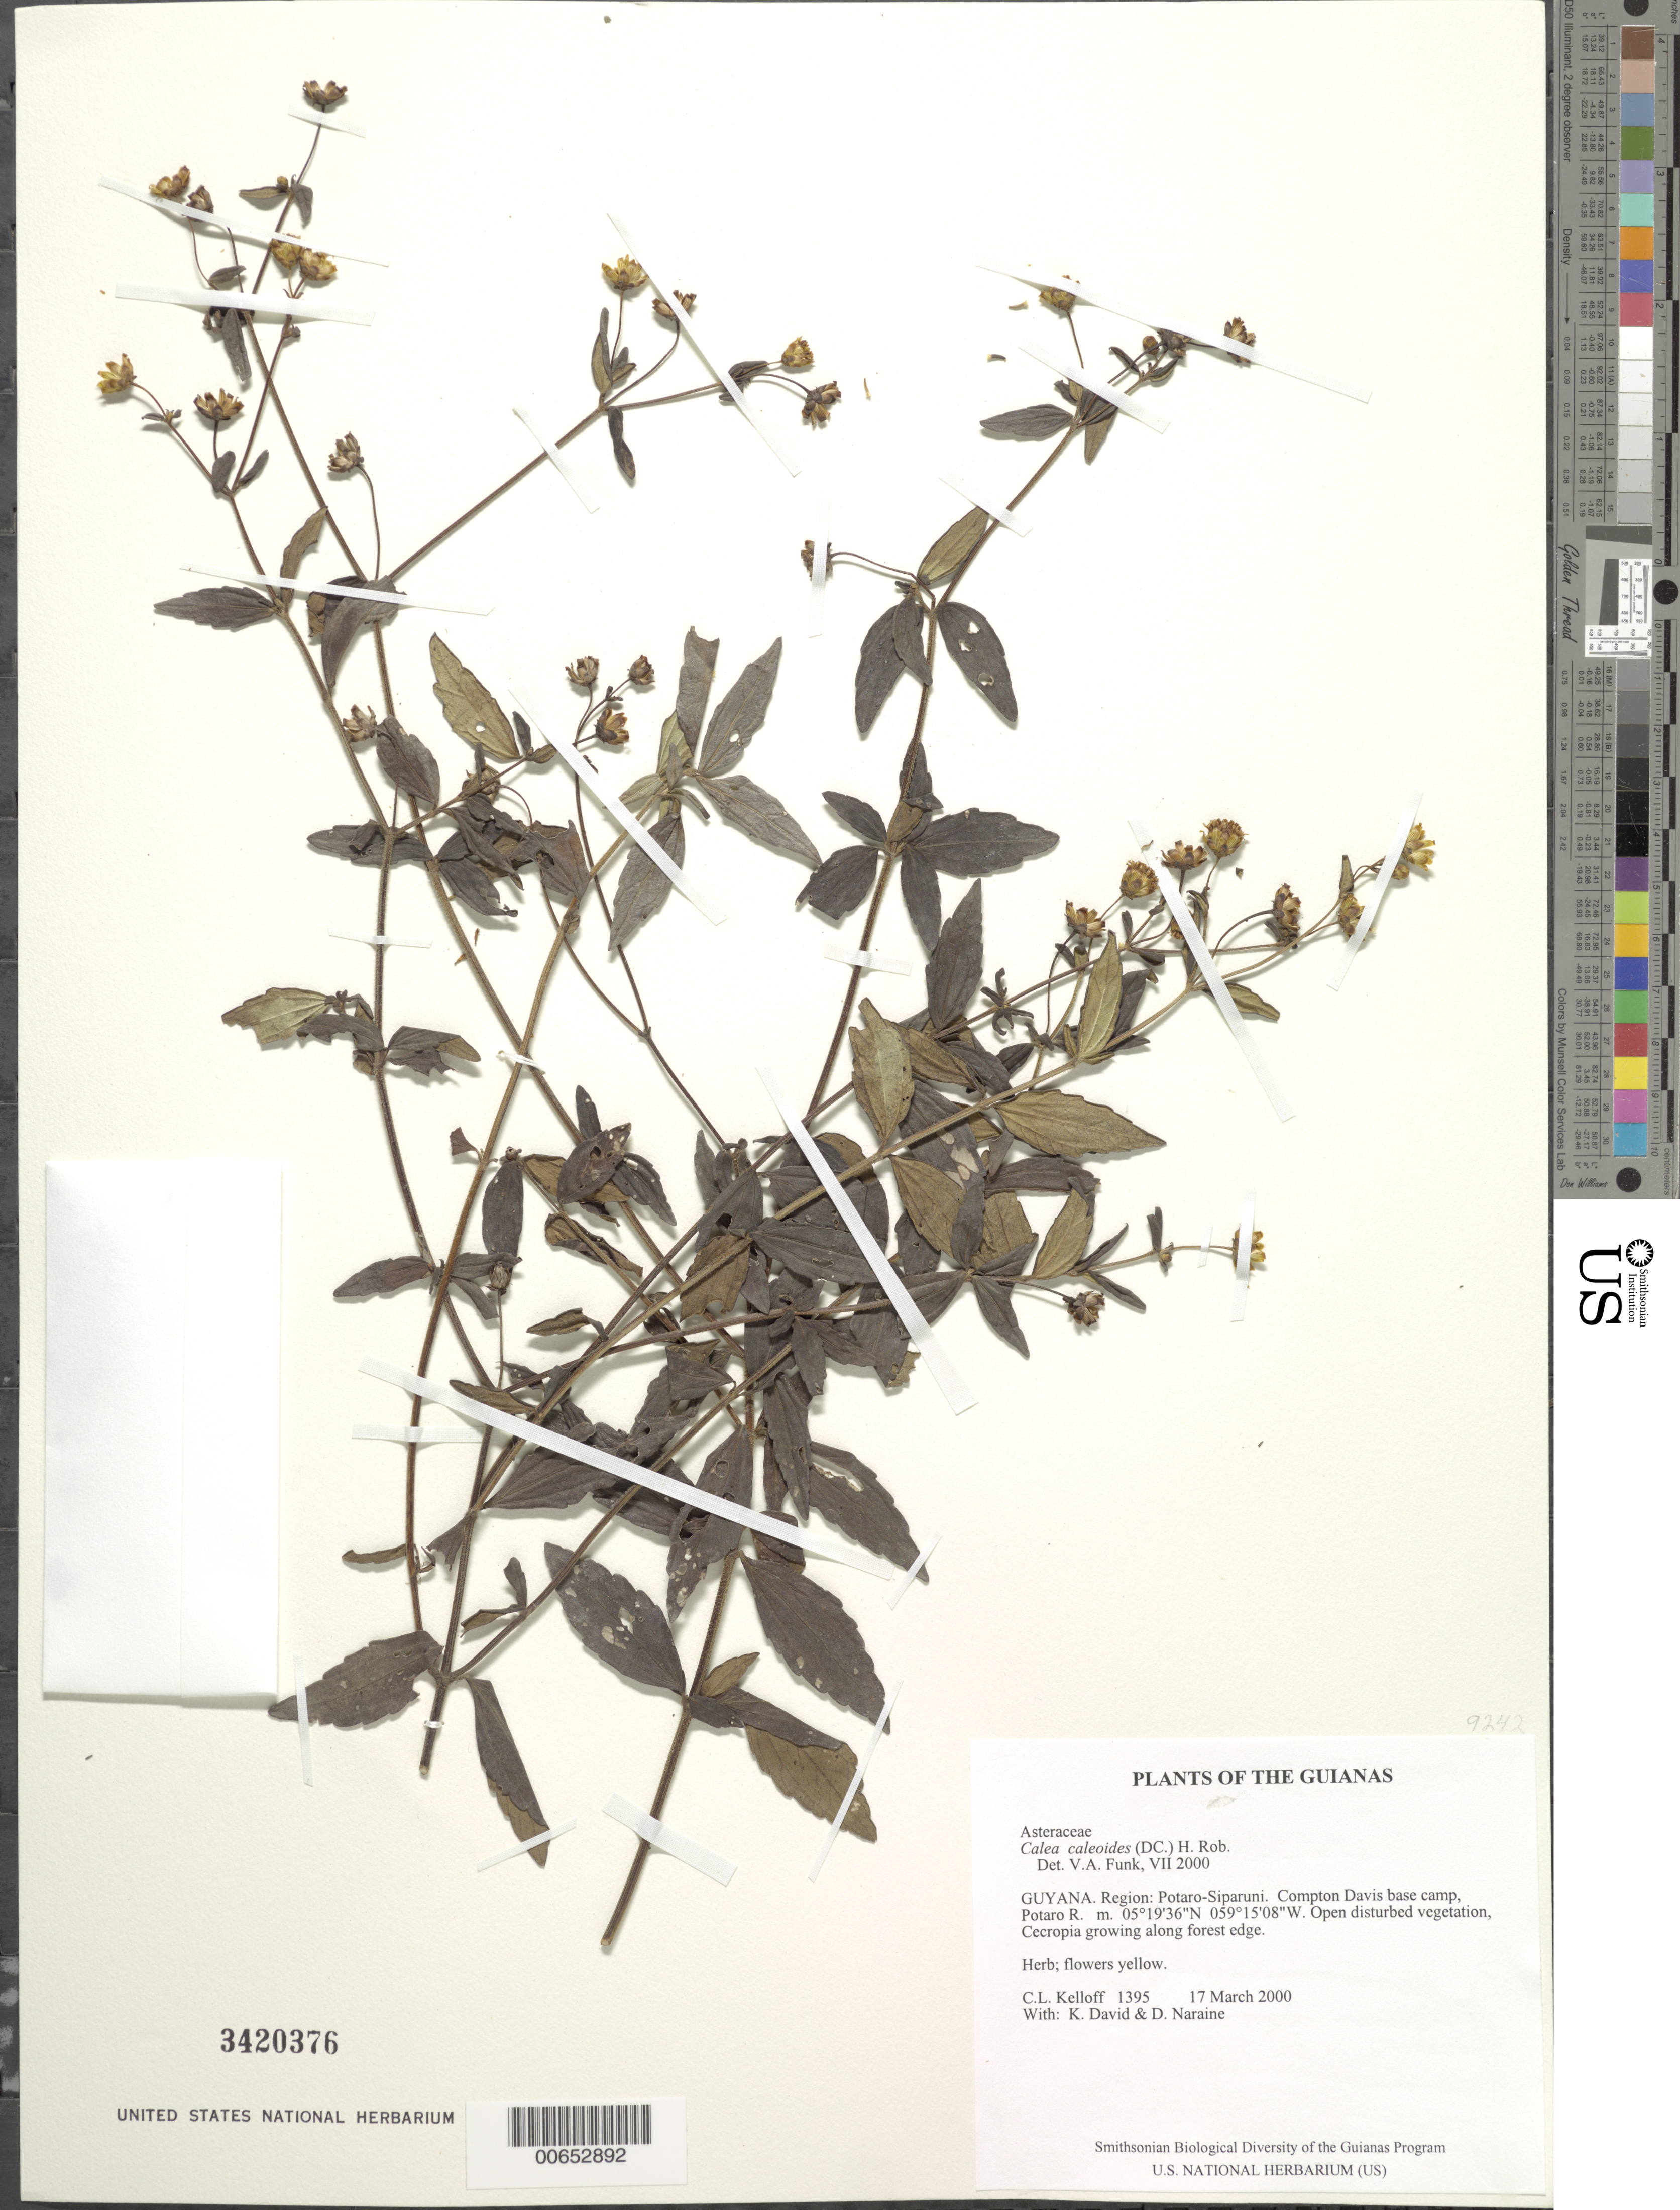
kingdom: Plantae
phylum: Tracheophyta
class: Magnoliopsida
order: Asterales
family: Asteraceae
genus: Calea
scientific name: Calea caleoides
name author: (DC.) H. Rob.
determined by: Funk, Vicki A., (BOT), Smithsonian Institution - National Museum of Natural History (UNITED STATES)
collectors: C. L. Kelloff, K. David & D. Naraine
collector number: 1395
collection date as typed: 17 March 2000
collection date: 2000-03-17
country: Guyana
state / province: Potaro-Siparuni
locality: Compton Davis base camp, Potaro R.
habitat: Open disturbed vegetation, Cecropia growing along forest edge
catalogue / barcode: US 3420376